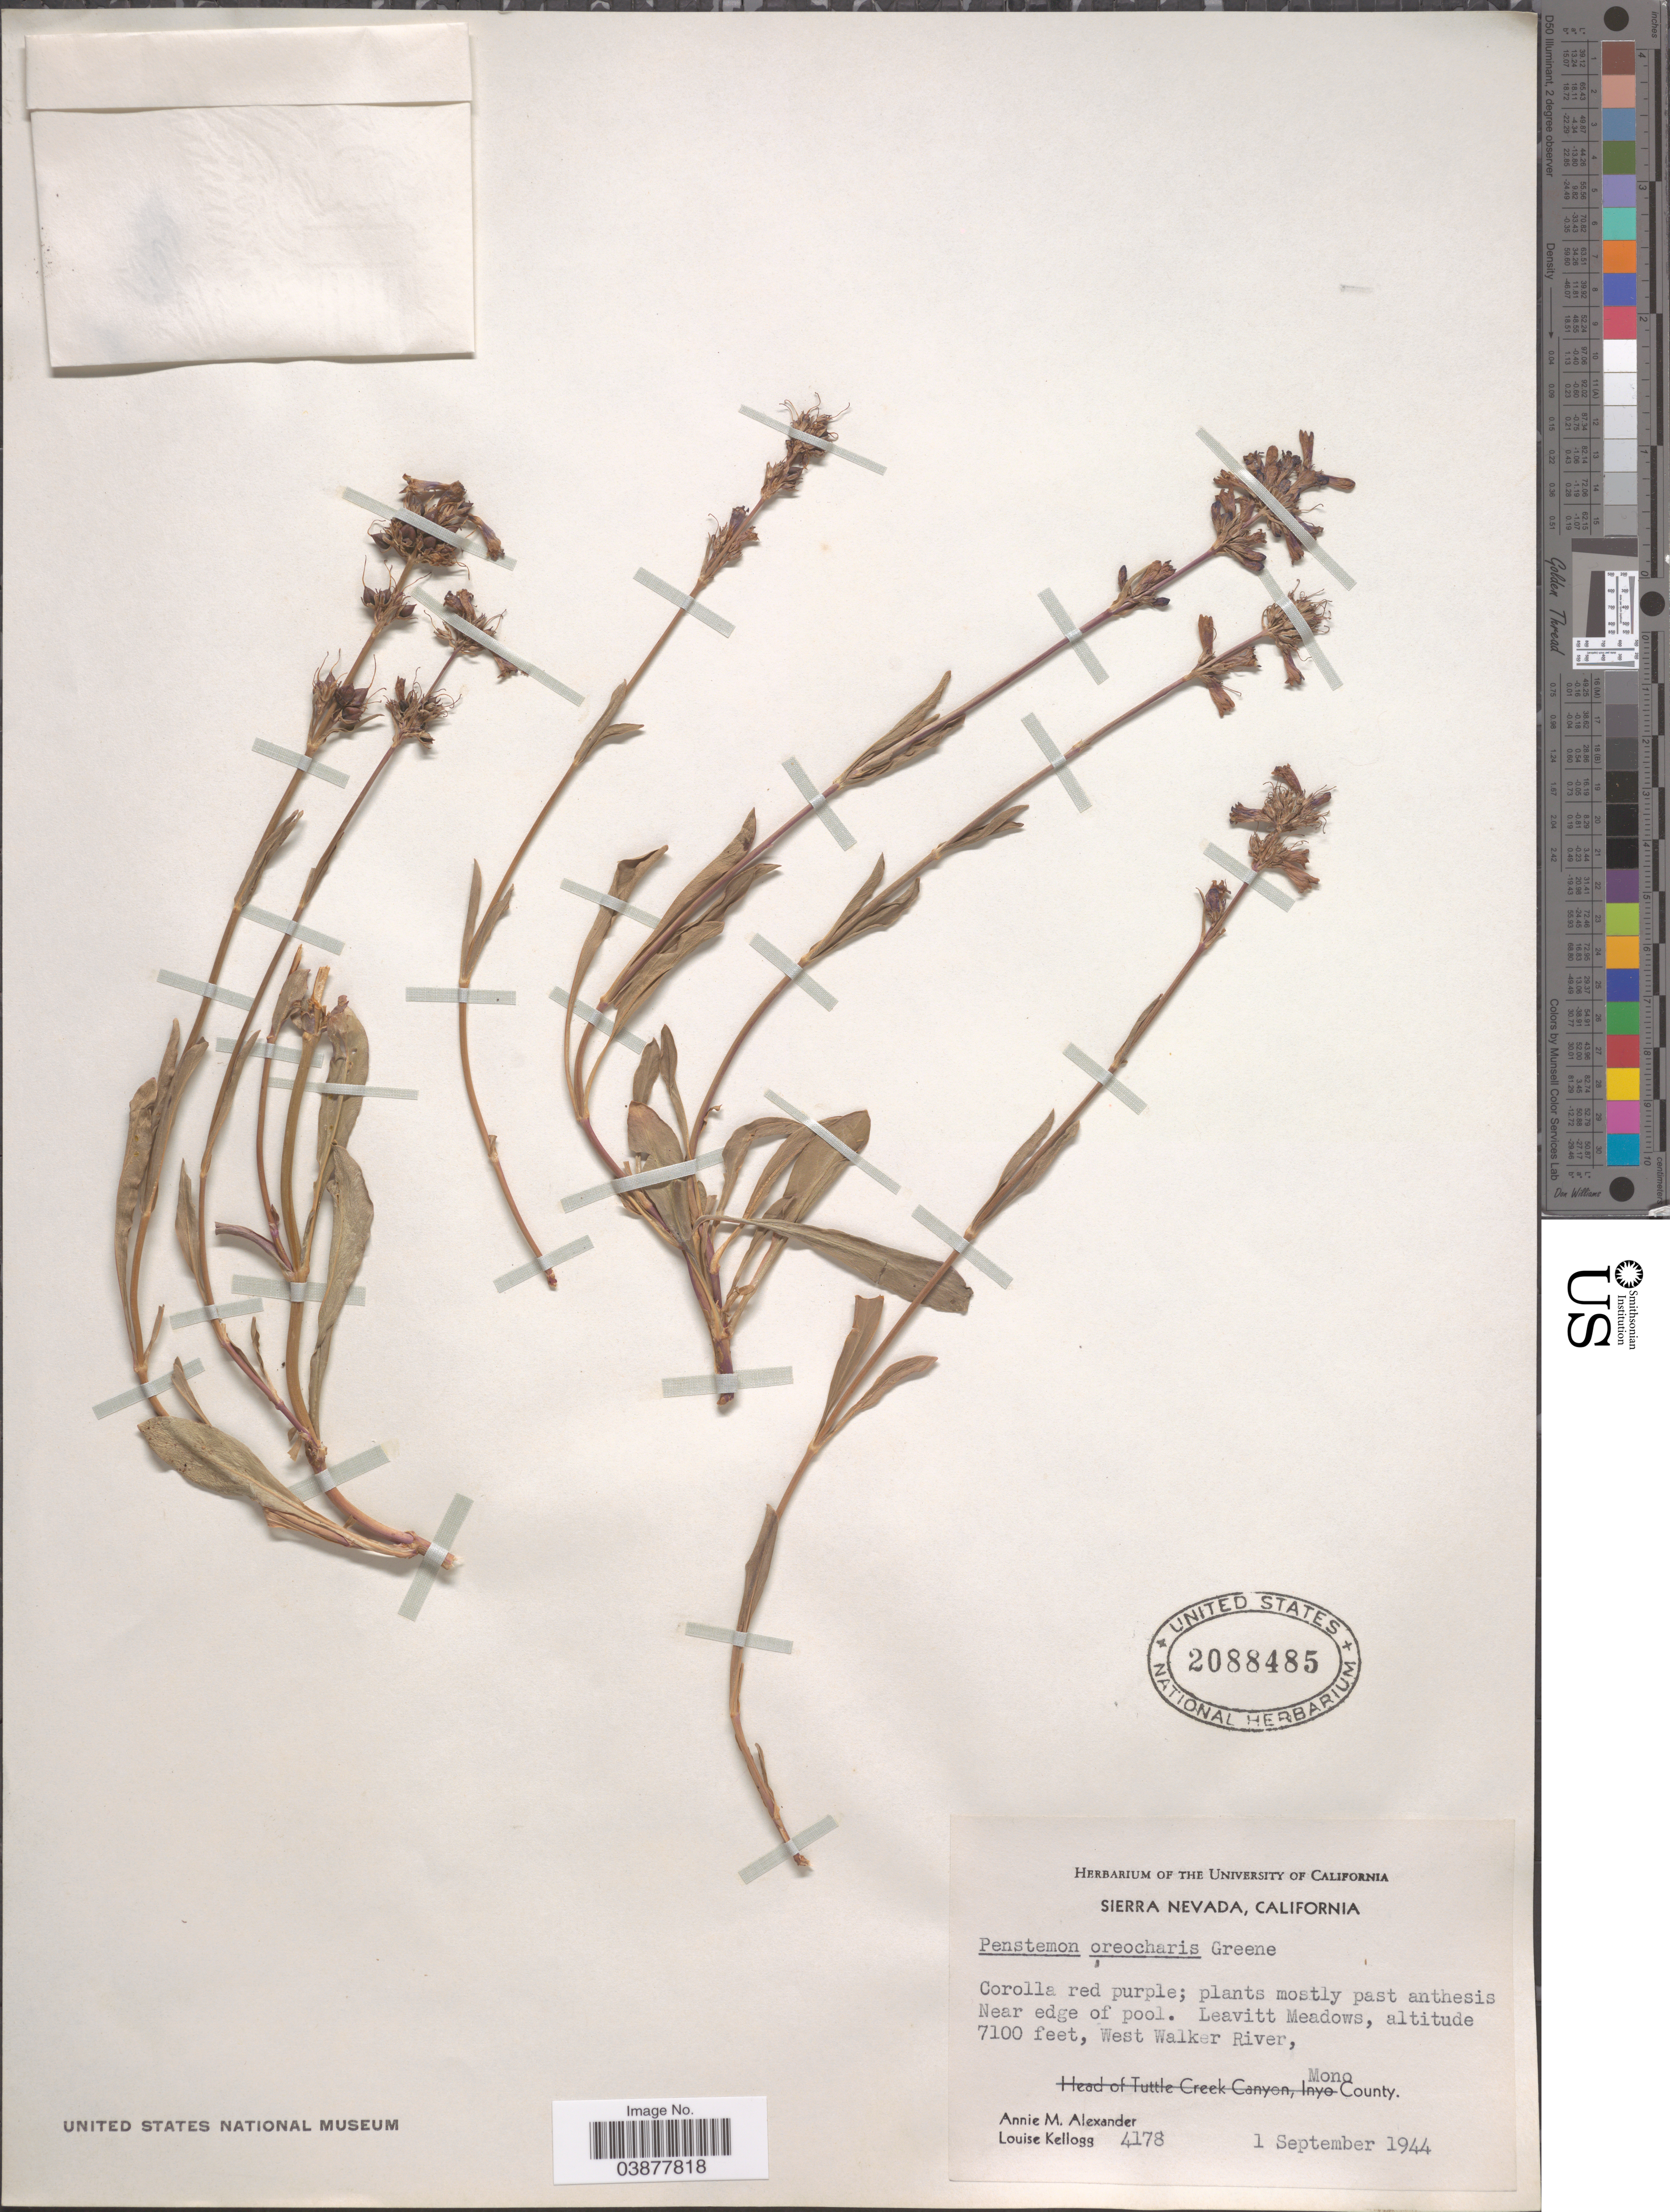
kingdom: Plantae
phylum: Tracheophyta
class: Magnoliopsida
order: Lamiales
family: Plantaginaceae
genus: Penstemon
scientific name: Penstemon rydbergii var. oreocharis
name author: (Greene) N.H. Holmgren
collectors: A. M. Alexander & L. Kellogg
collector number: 4178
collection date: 1944-09-01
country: United States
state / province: California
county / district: Mono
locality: Sierra Nevada. Near edge of pool. Leavitt Meadows. West Walker River, Mono County.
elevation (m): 2164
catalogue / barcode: US 2088485